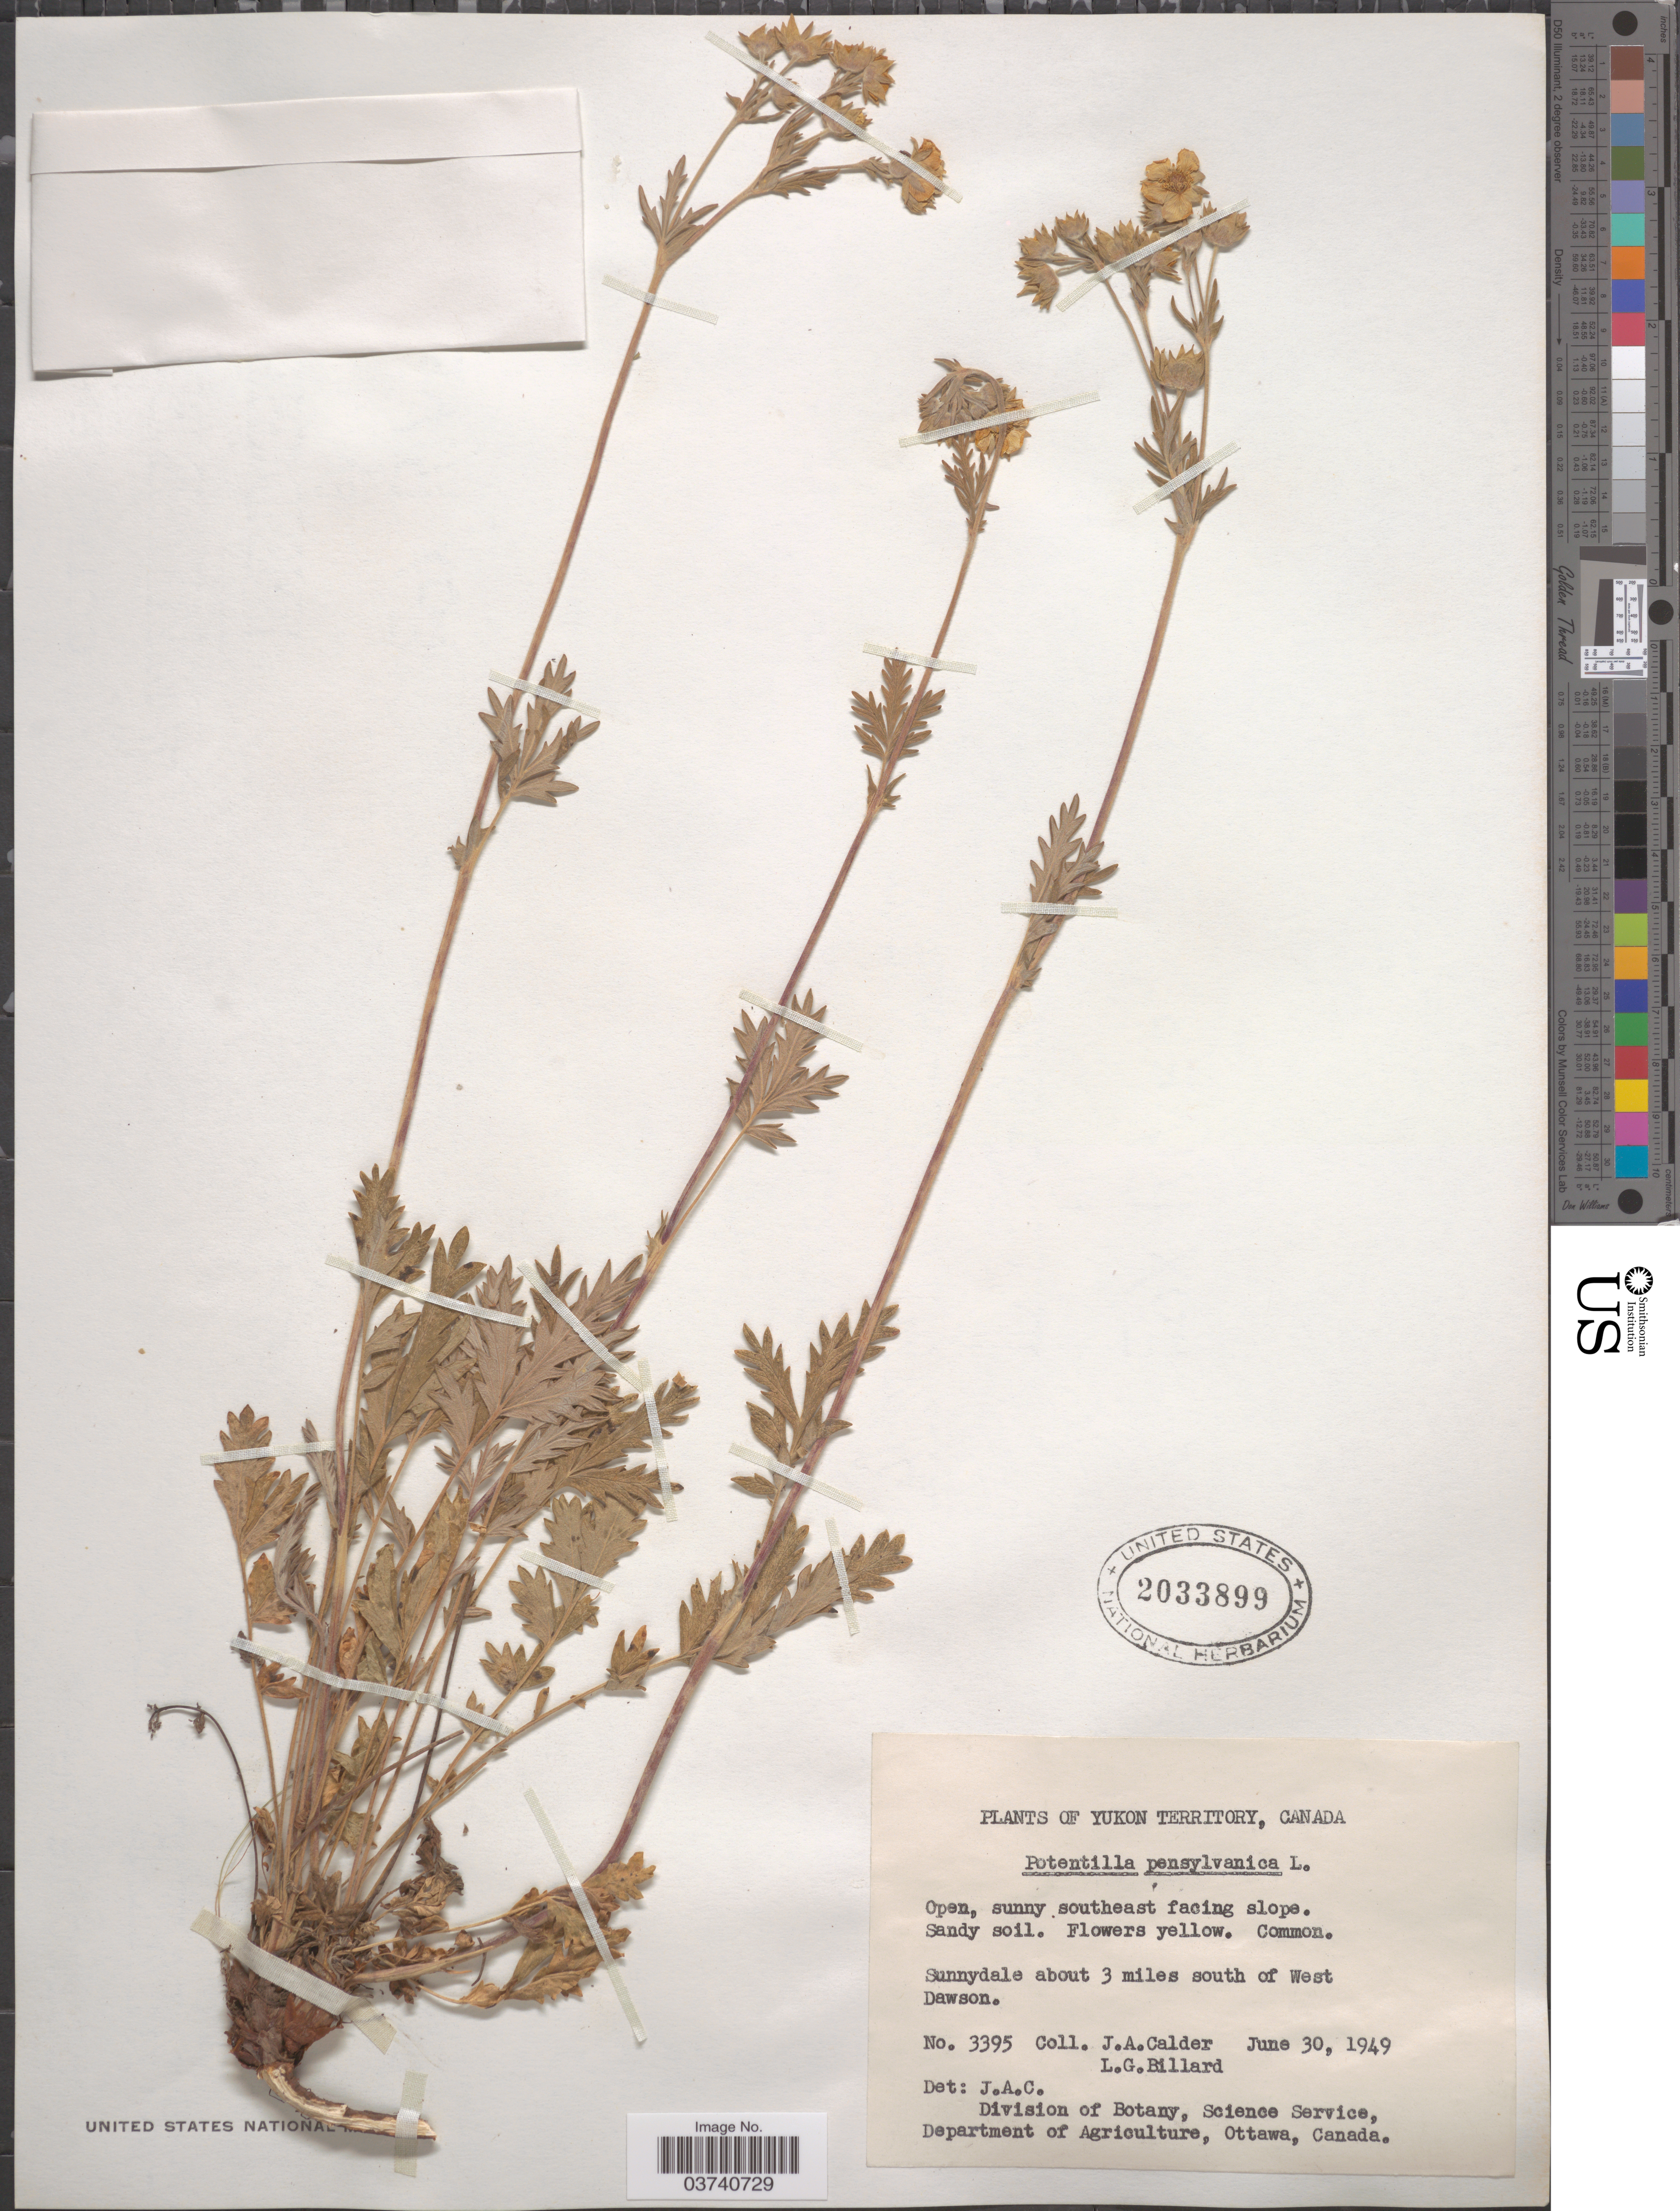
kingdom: Plantae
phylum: Tracheophyta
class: Magnoliopsida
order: Rosales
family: Rosaceae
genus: Potentilla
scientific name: Potentilla pensylvanica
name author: L.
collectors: J. A. Calder & L. Billard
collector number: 3395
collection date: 1949-06-30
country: Canada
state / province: Yukon Territory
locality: Open, sunny southeast facing slope. Sunnydale about 3 miles south of West Dawson.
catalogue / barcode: US 2033899